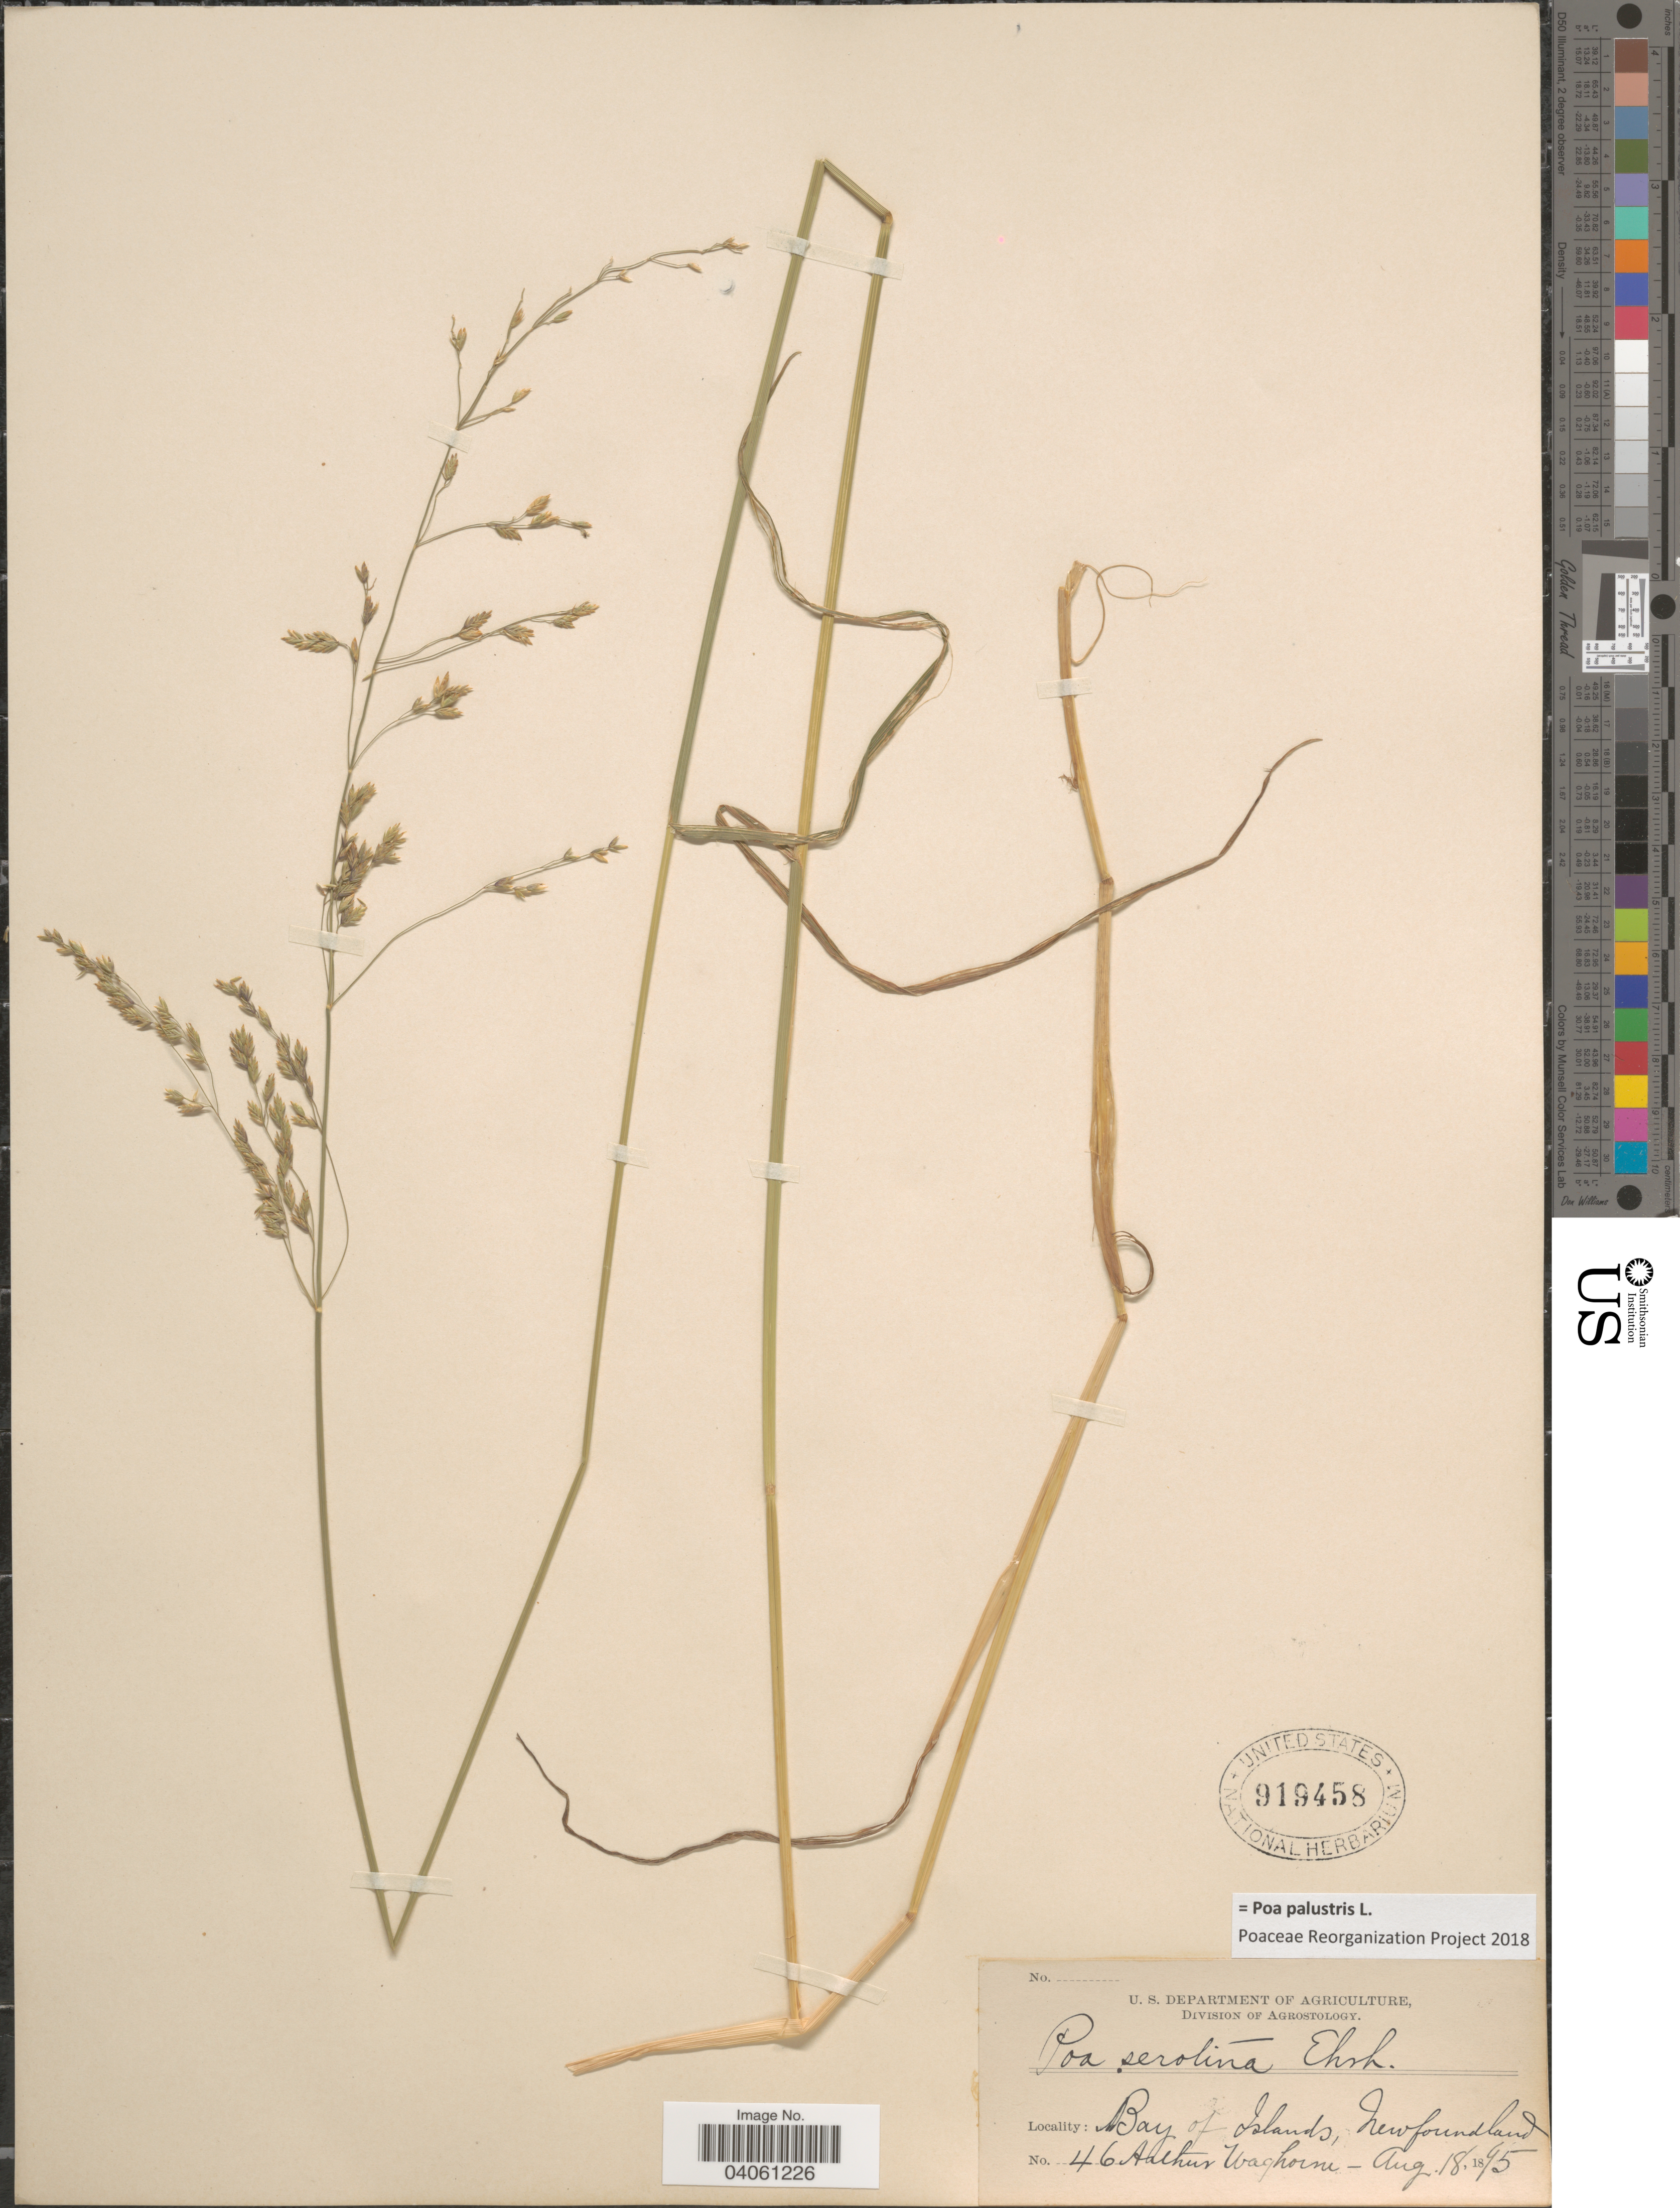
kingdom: Plantae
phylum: Tracheophyta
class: Liliopsida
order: Poales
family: Poaceae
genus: Poa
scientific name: Poa palustris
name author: L.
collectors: A. Waghorne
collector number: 46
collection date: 1895-08-18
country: Canada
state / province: Newfoundland and Labrador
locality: Bay of Islands.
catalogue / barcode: US 919458